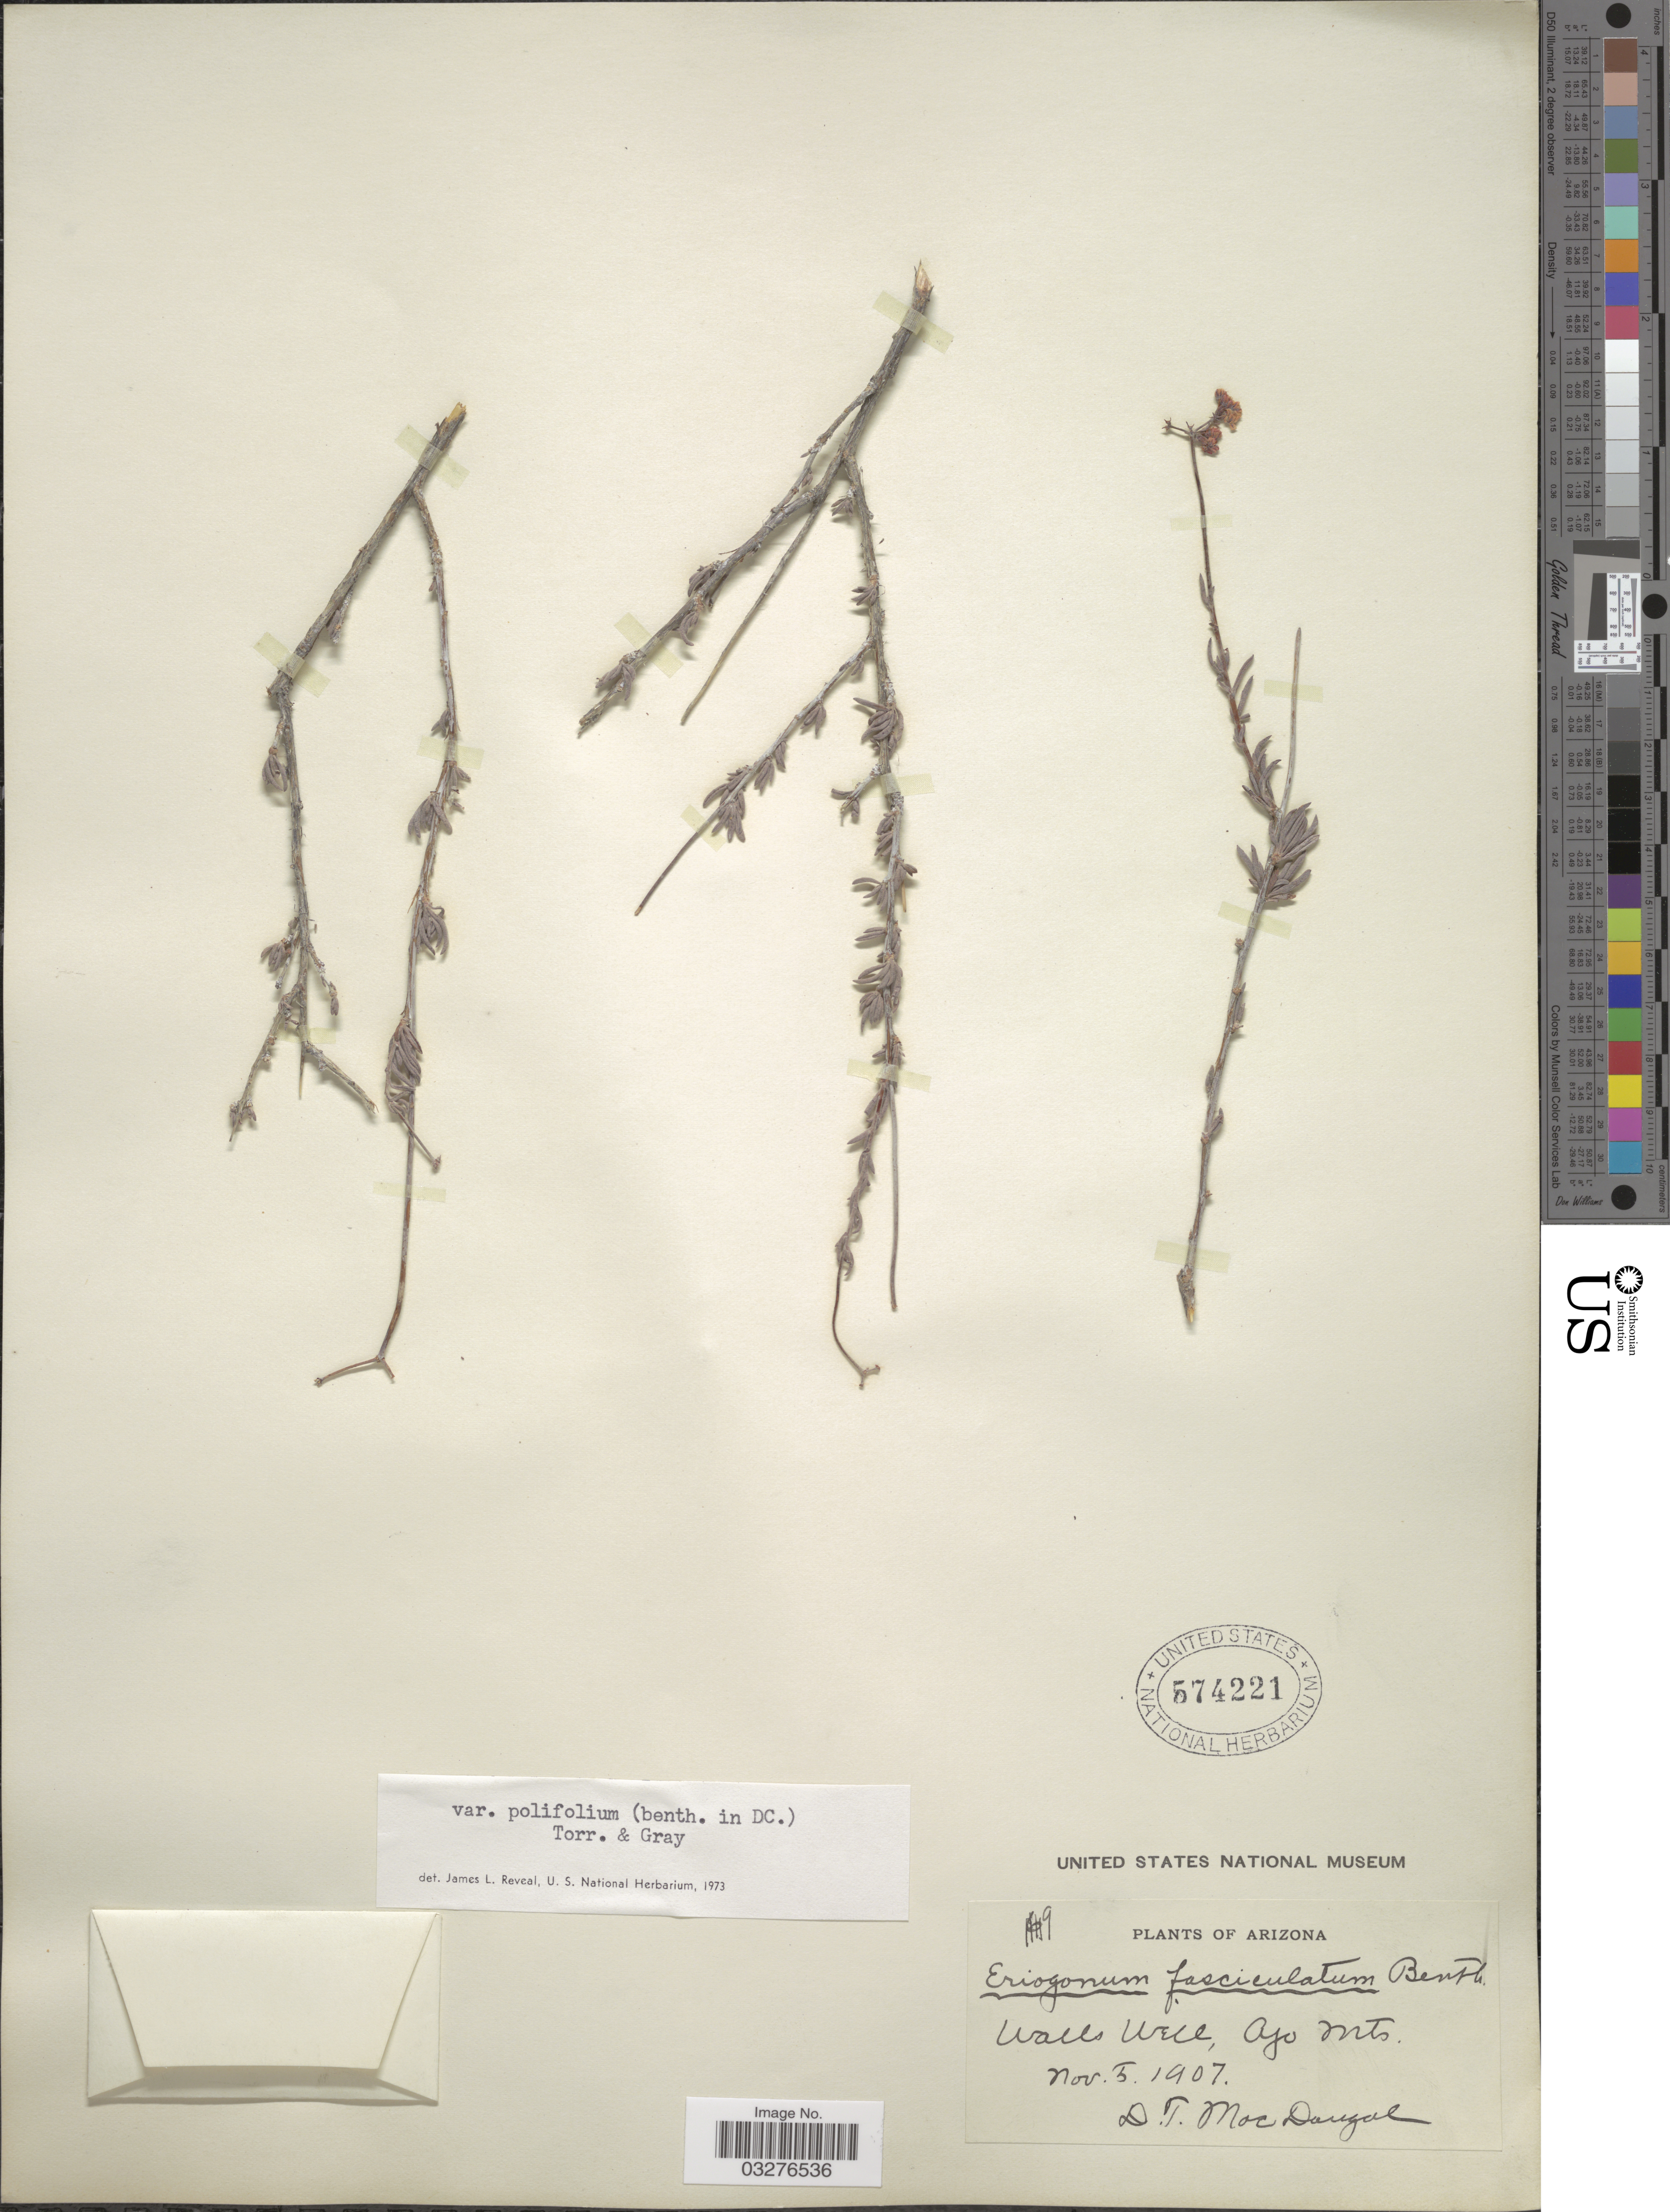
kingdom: Plantae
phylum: Tracheophyta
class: Magnoliopsida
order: Caryophyllales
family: Polygonaceae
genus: Eriogonum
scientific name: Eriogonum fasciculatum var. polifolium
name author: (Benth.) Torr. & A. Gray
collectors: D. T. MacDougal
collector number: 9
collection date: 1907-11-05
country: United States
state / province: Arizona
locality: Walls Well, Ajo Mts.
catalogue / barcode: US 574221